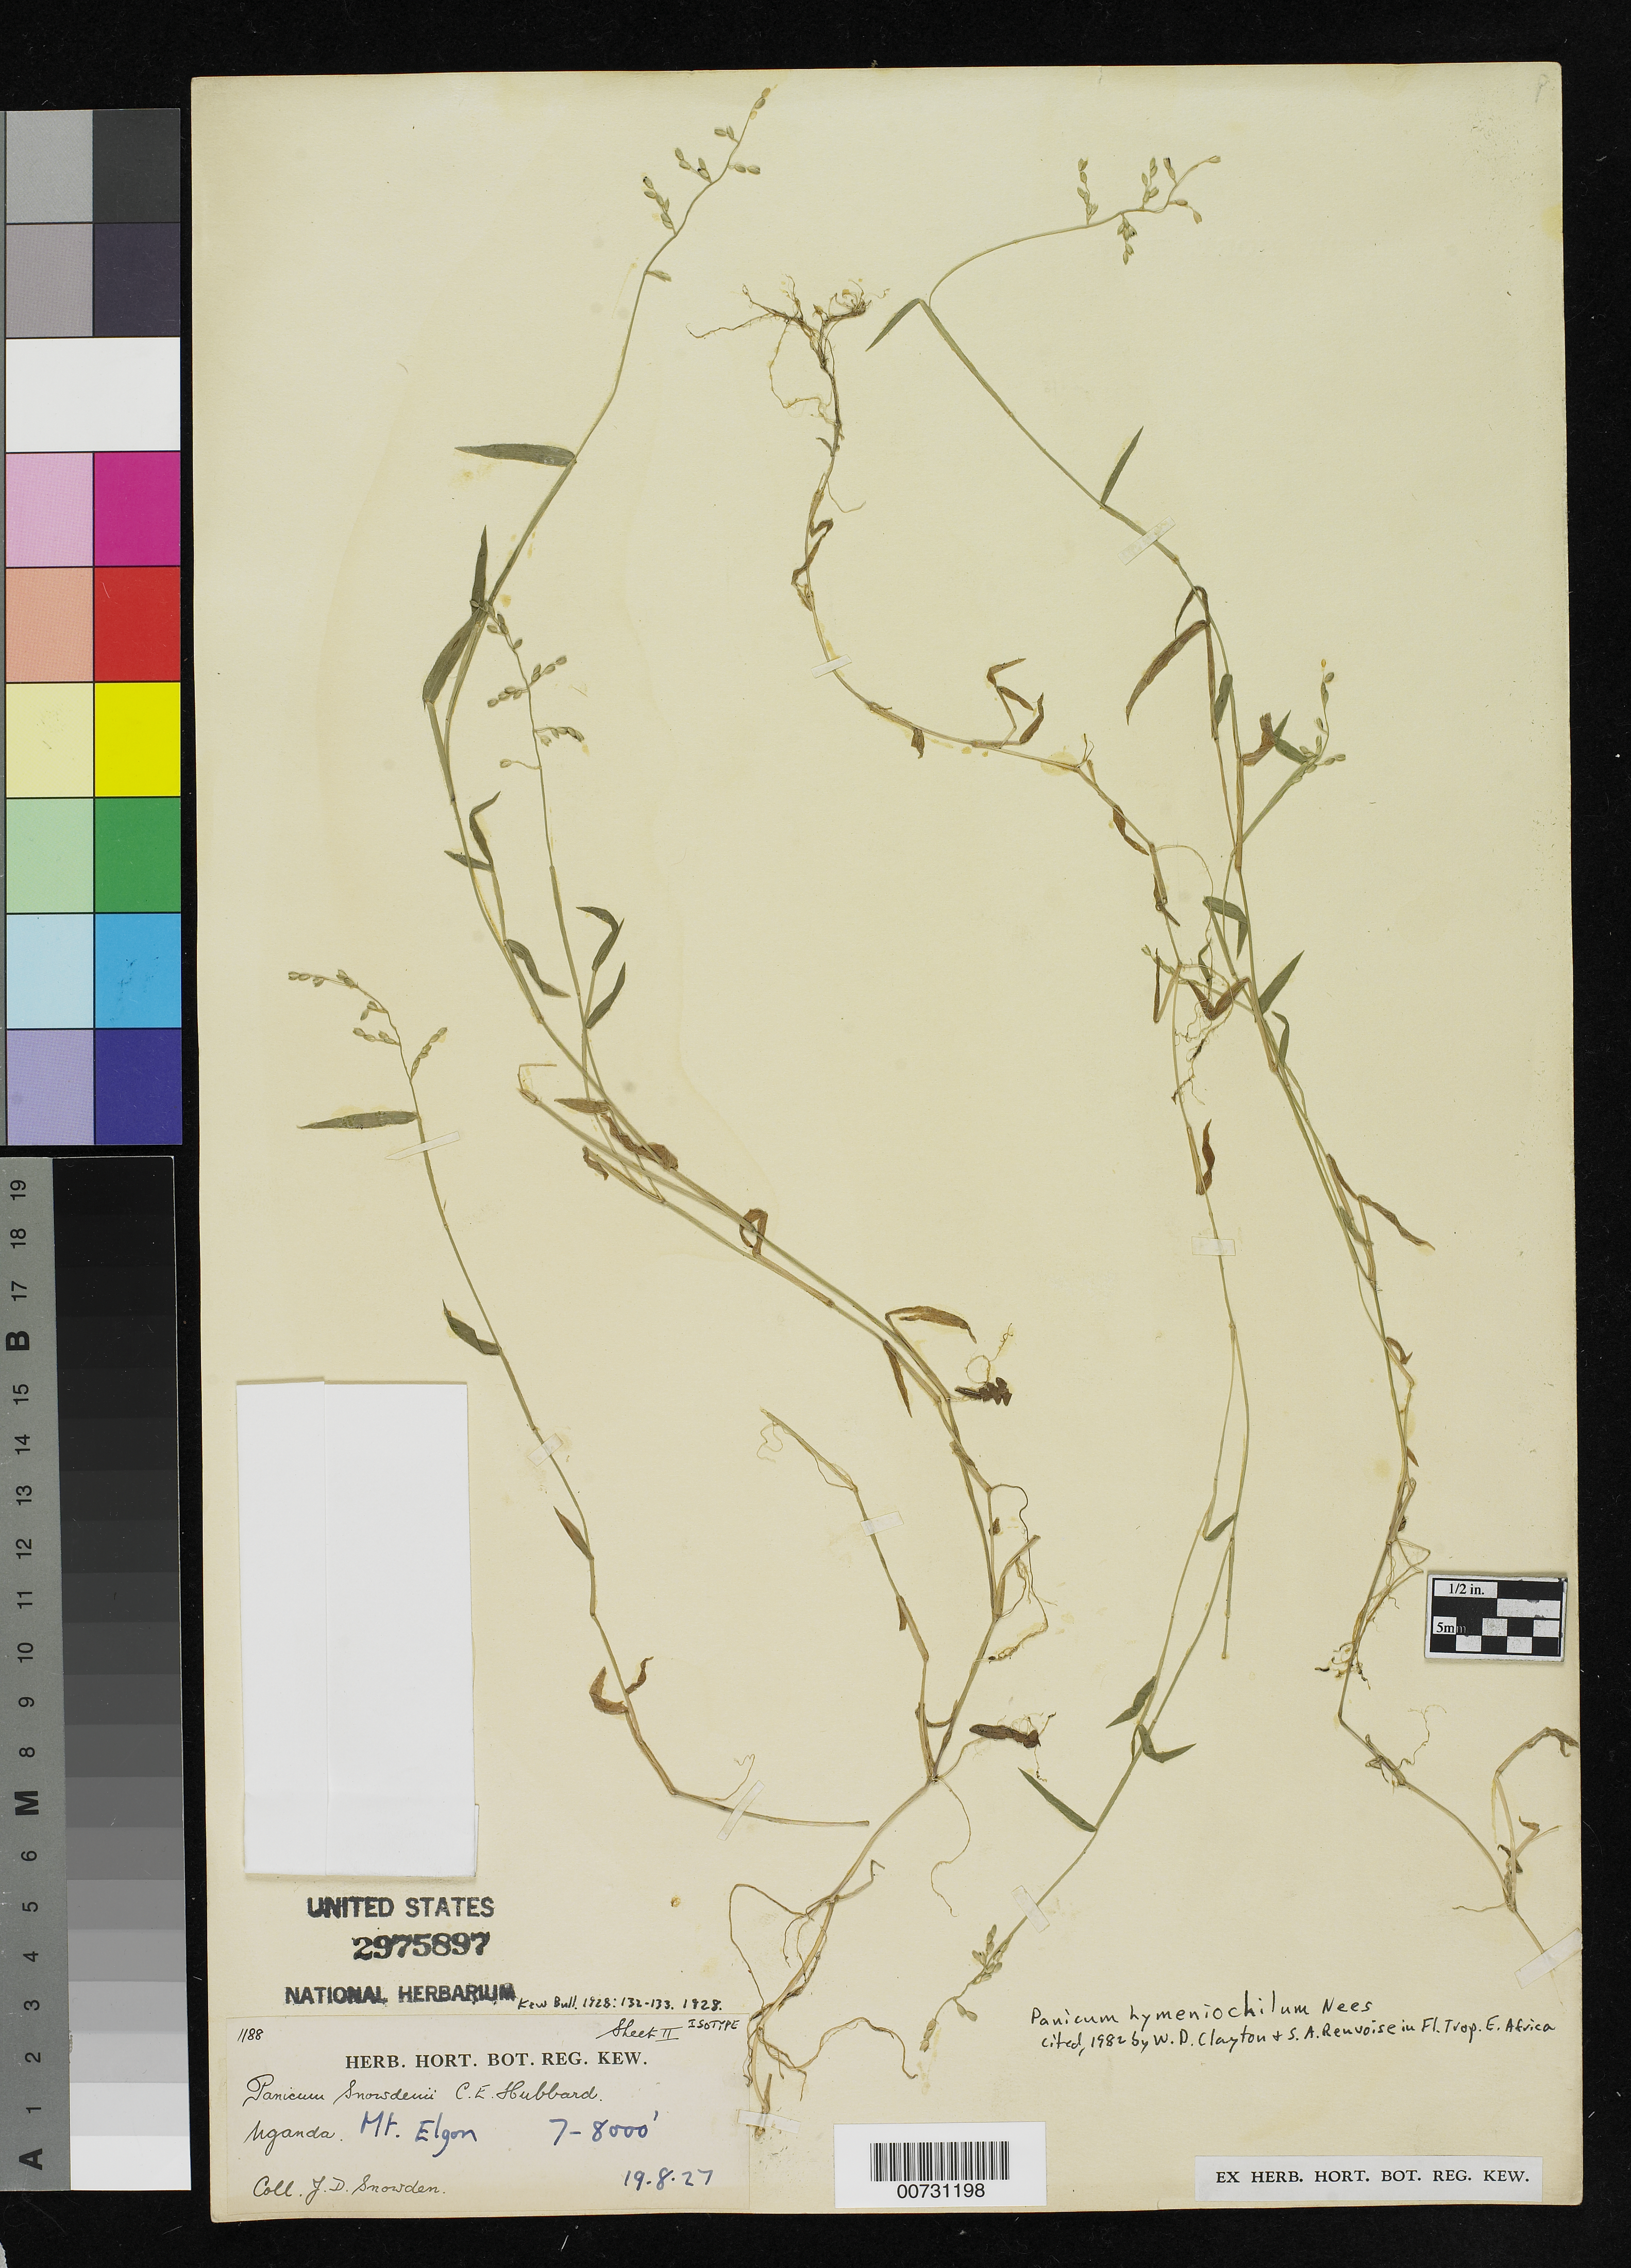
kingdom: Plantae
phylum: Tracheophyta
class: Liliopsida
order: Poales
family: Poaceae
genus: Panicum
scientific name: Panicum snowdenii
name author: C.E. Hubb.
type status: Isotype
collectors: J. D.Snowden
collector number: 1188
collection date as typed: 19 Aug 1927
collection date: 1927-08-19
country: Uganda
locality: Mt. Elgon. [Protologue: Mt. Elgon; Butandiga, 2100-2400 m, in shade of and near bushes, following cultivation]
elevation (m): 2134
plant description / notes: Cited 1982 by W.D. Clayton & S.A. Renvoize in Fl. Trop. E. Africa.; "Sheet II"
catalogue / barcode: US 2975897